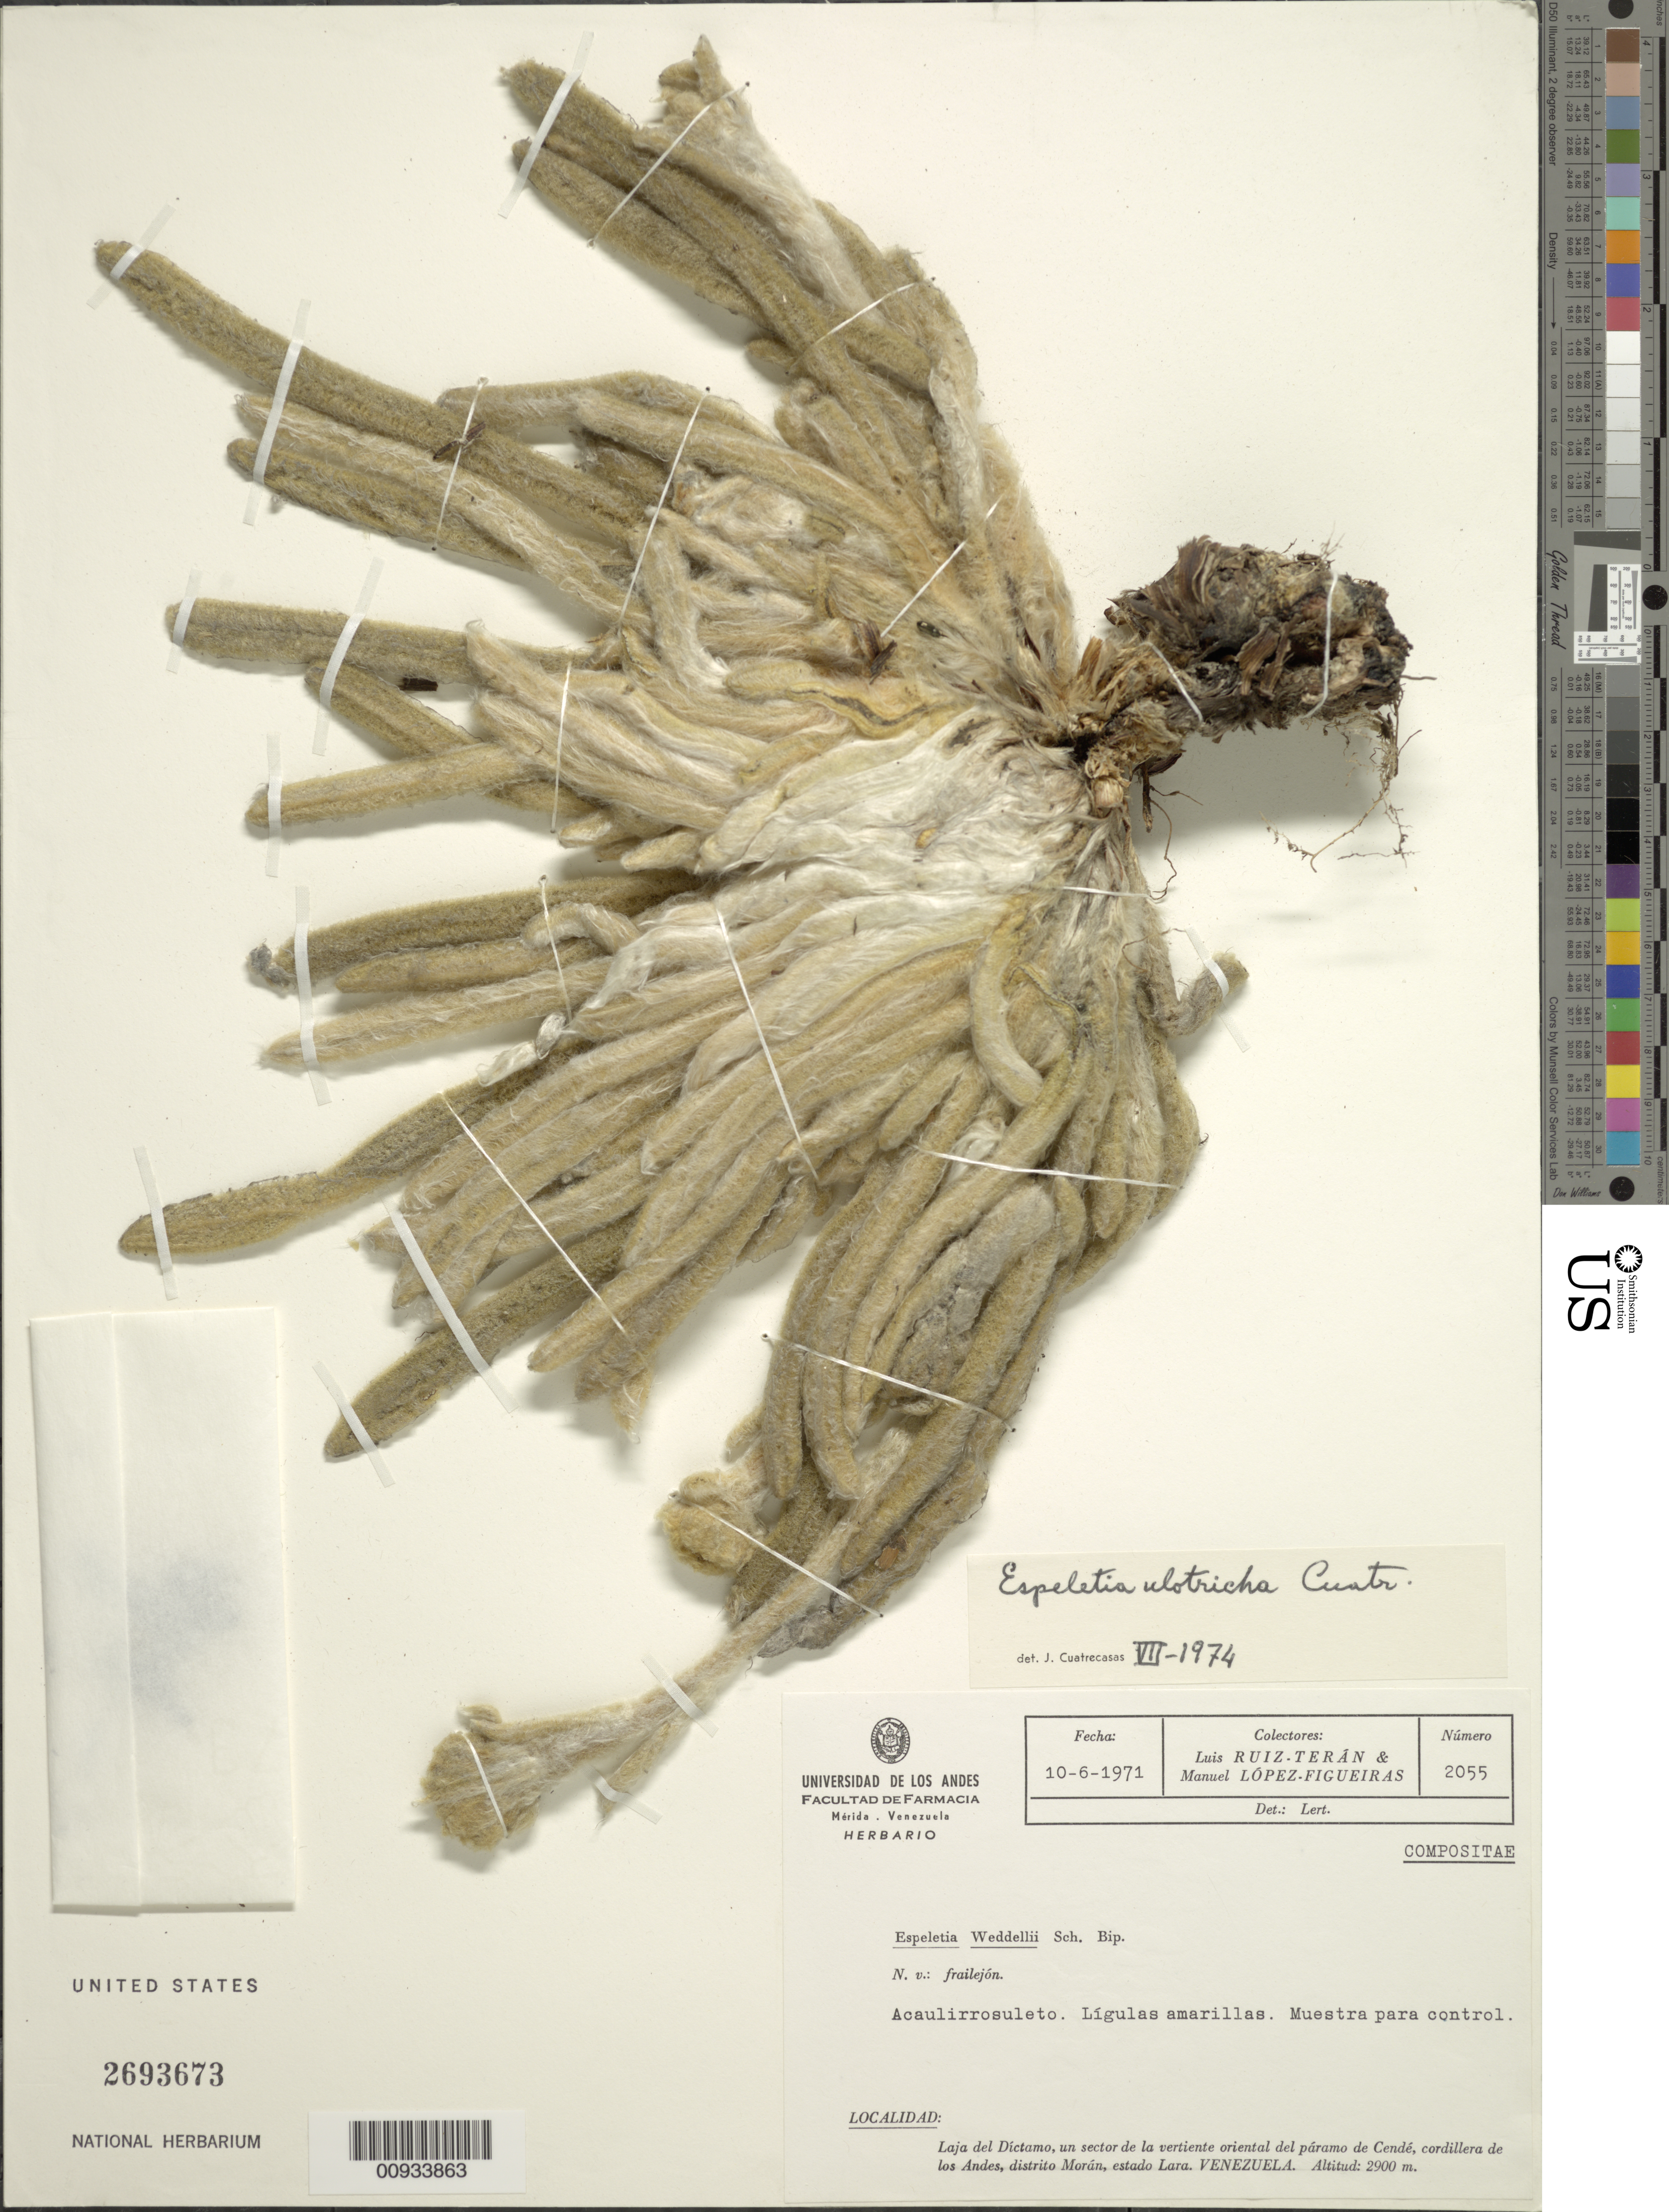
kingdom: Plantae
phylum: Tracheophyta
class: Magnoliopsida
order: Asterales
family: Asteraceae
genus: Espeletia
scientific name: Espeletia ulotricha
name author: Cuatrec.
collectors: L. Teran & M. López Figueiras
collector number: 2055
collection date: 1971-06-10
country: Venezuela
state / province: Lara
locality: Loja del Dictamo, un sector de la vertiente oriental del paramo de Cende, cordillera de los Andes, distrito Moran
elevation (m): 2900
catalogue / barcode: US 2693673